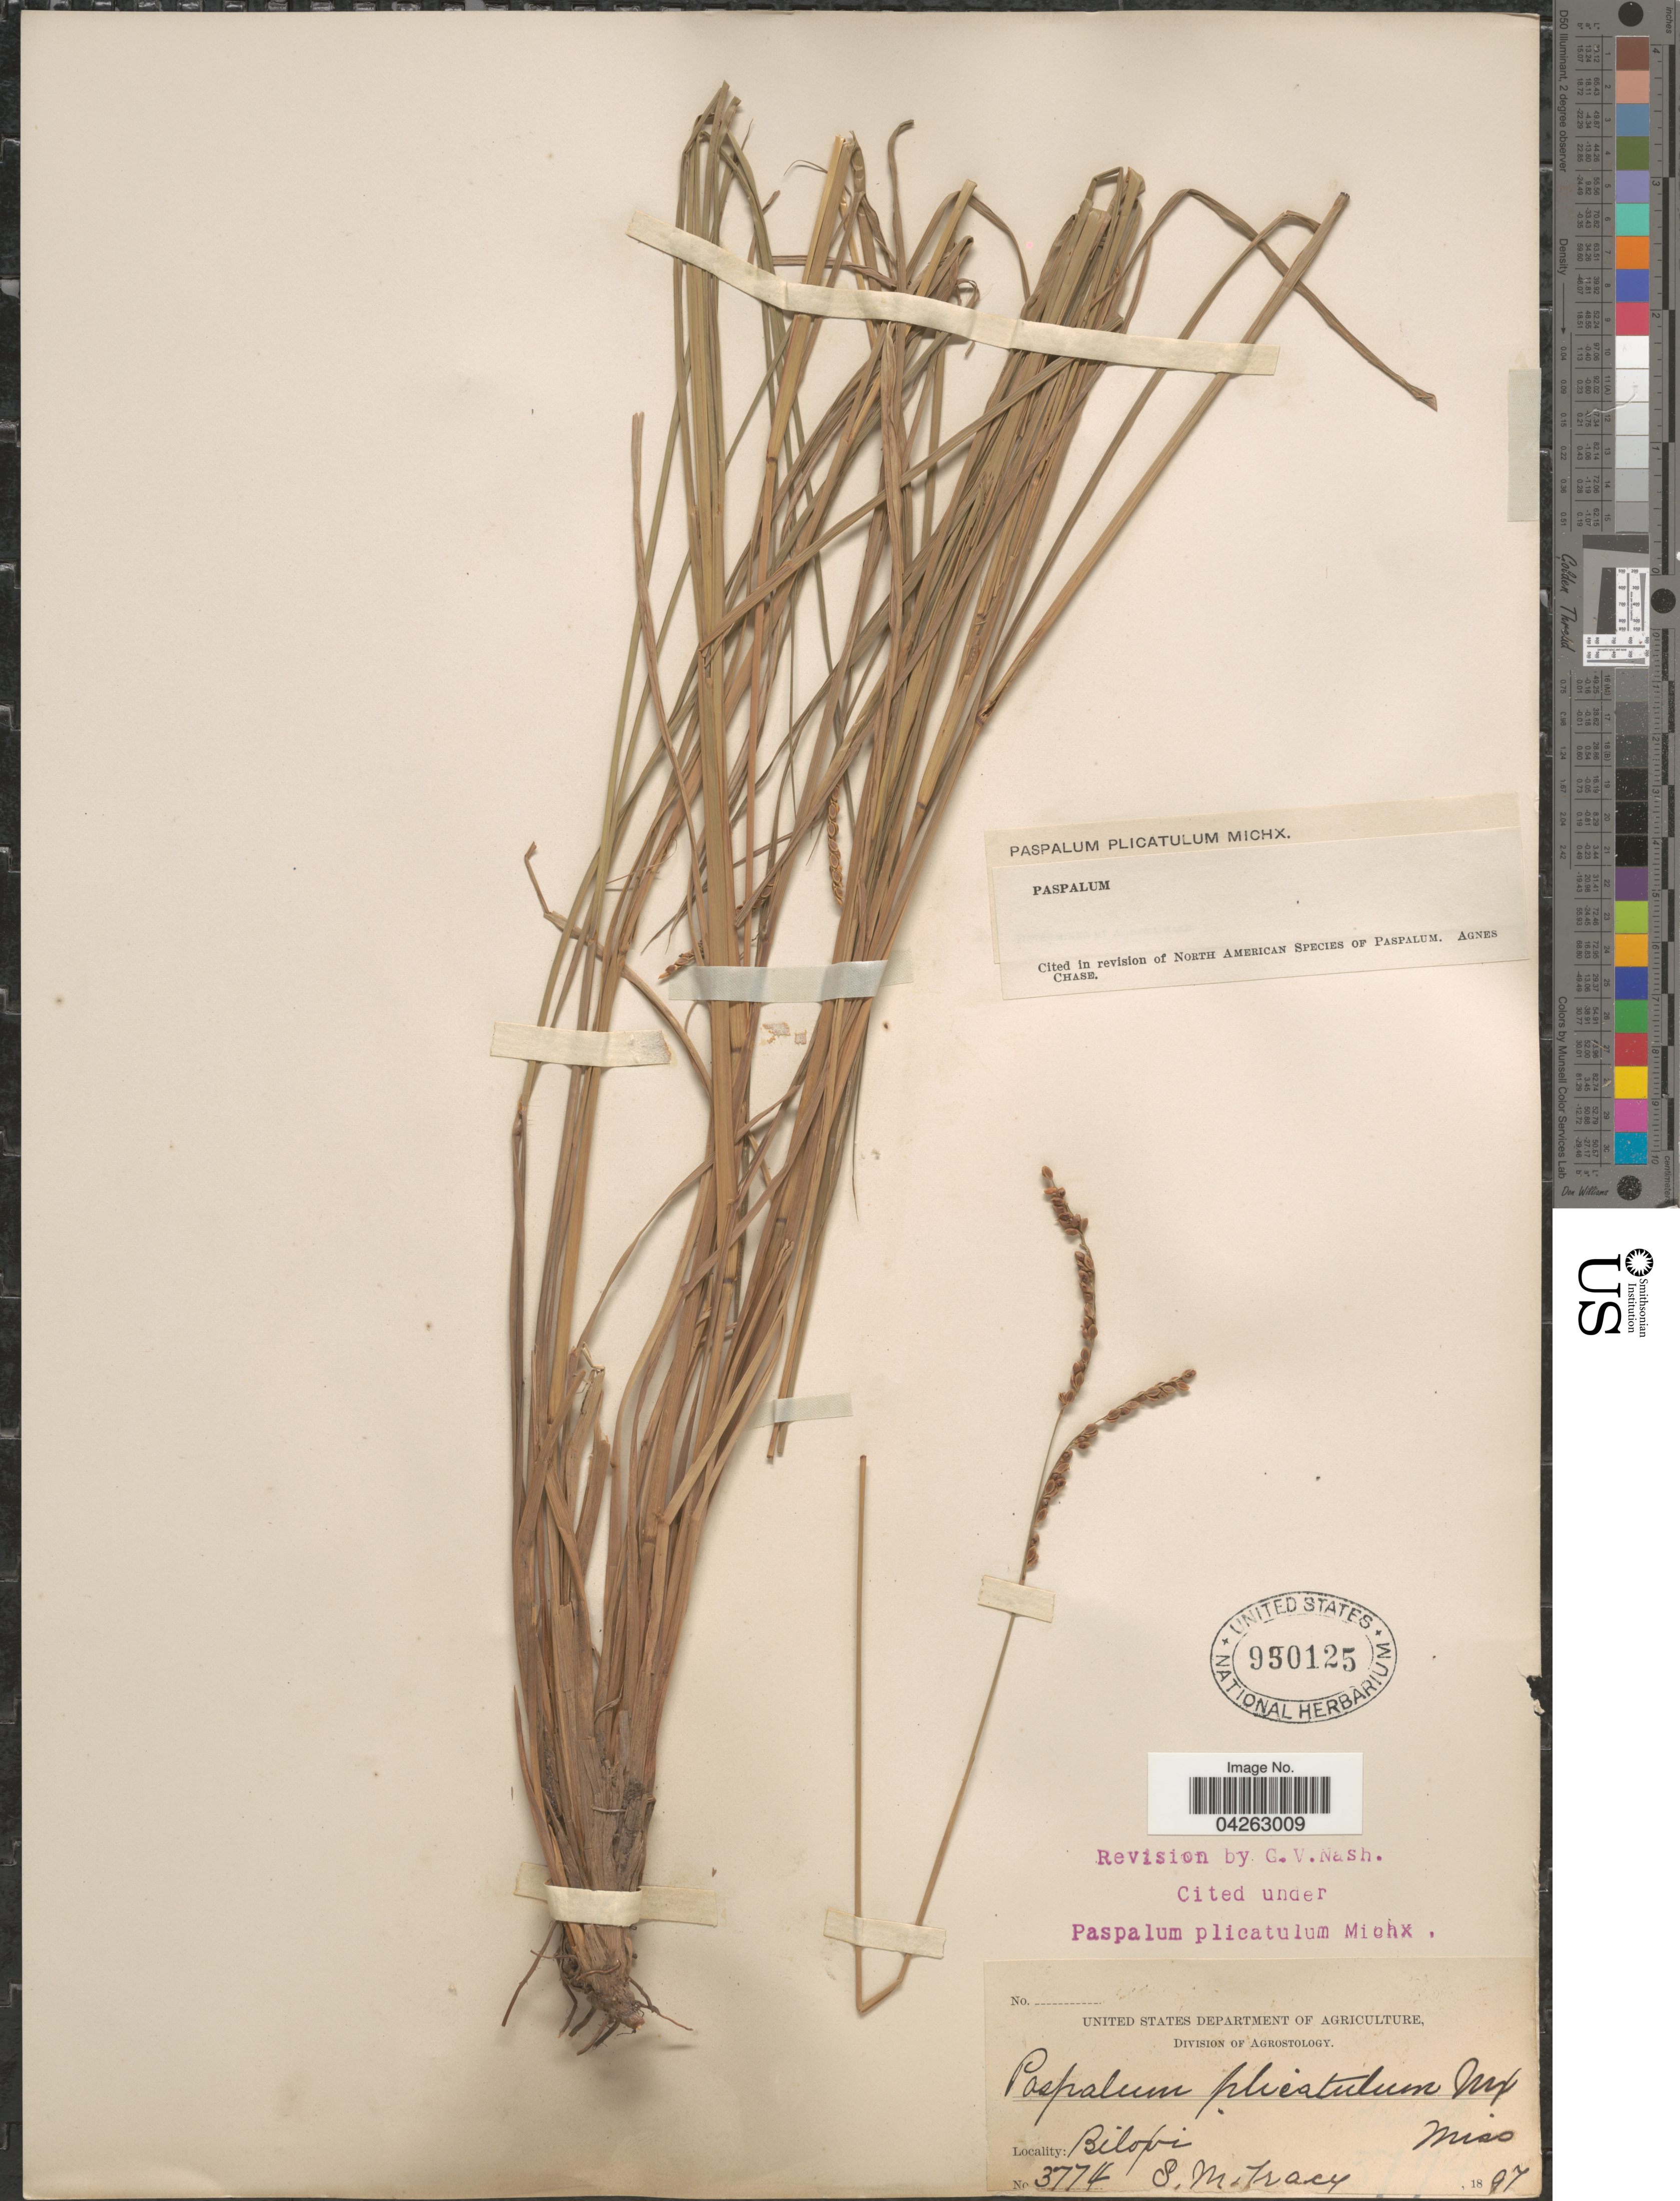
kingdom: Plantae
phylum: Tracheophyta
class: Liliopsida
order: Poales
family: Poaceae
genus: Paspalum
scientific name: Paspalum plicatulum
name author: Michx.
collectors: S. M. Tracy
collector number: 3774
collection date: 1897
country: United States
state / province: Mississippi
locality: Biloxi.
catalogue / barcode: US 950125